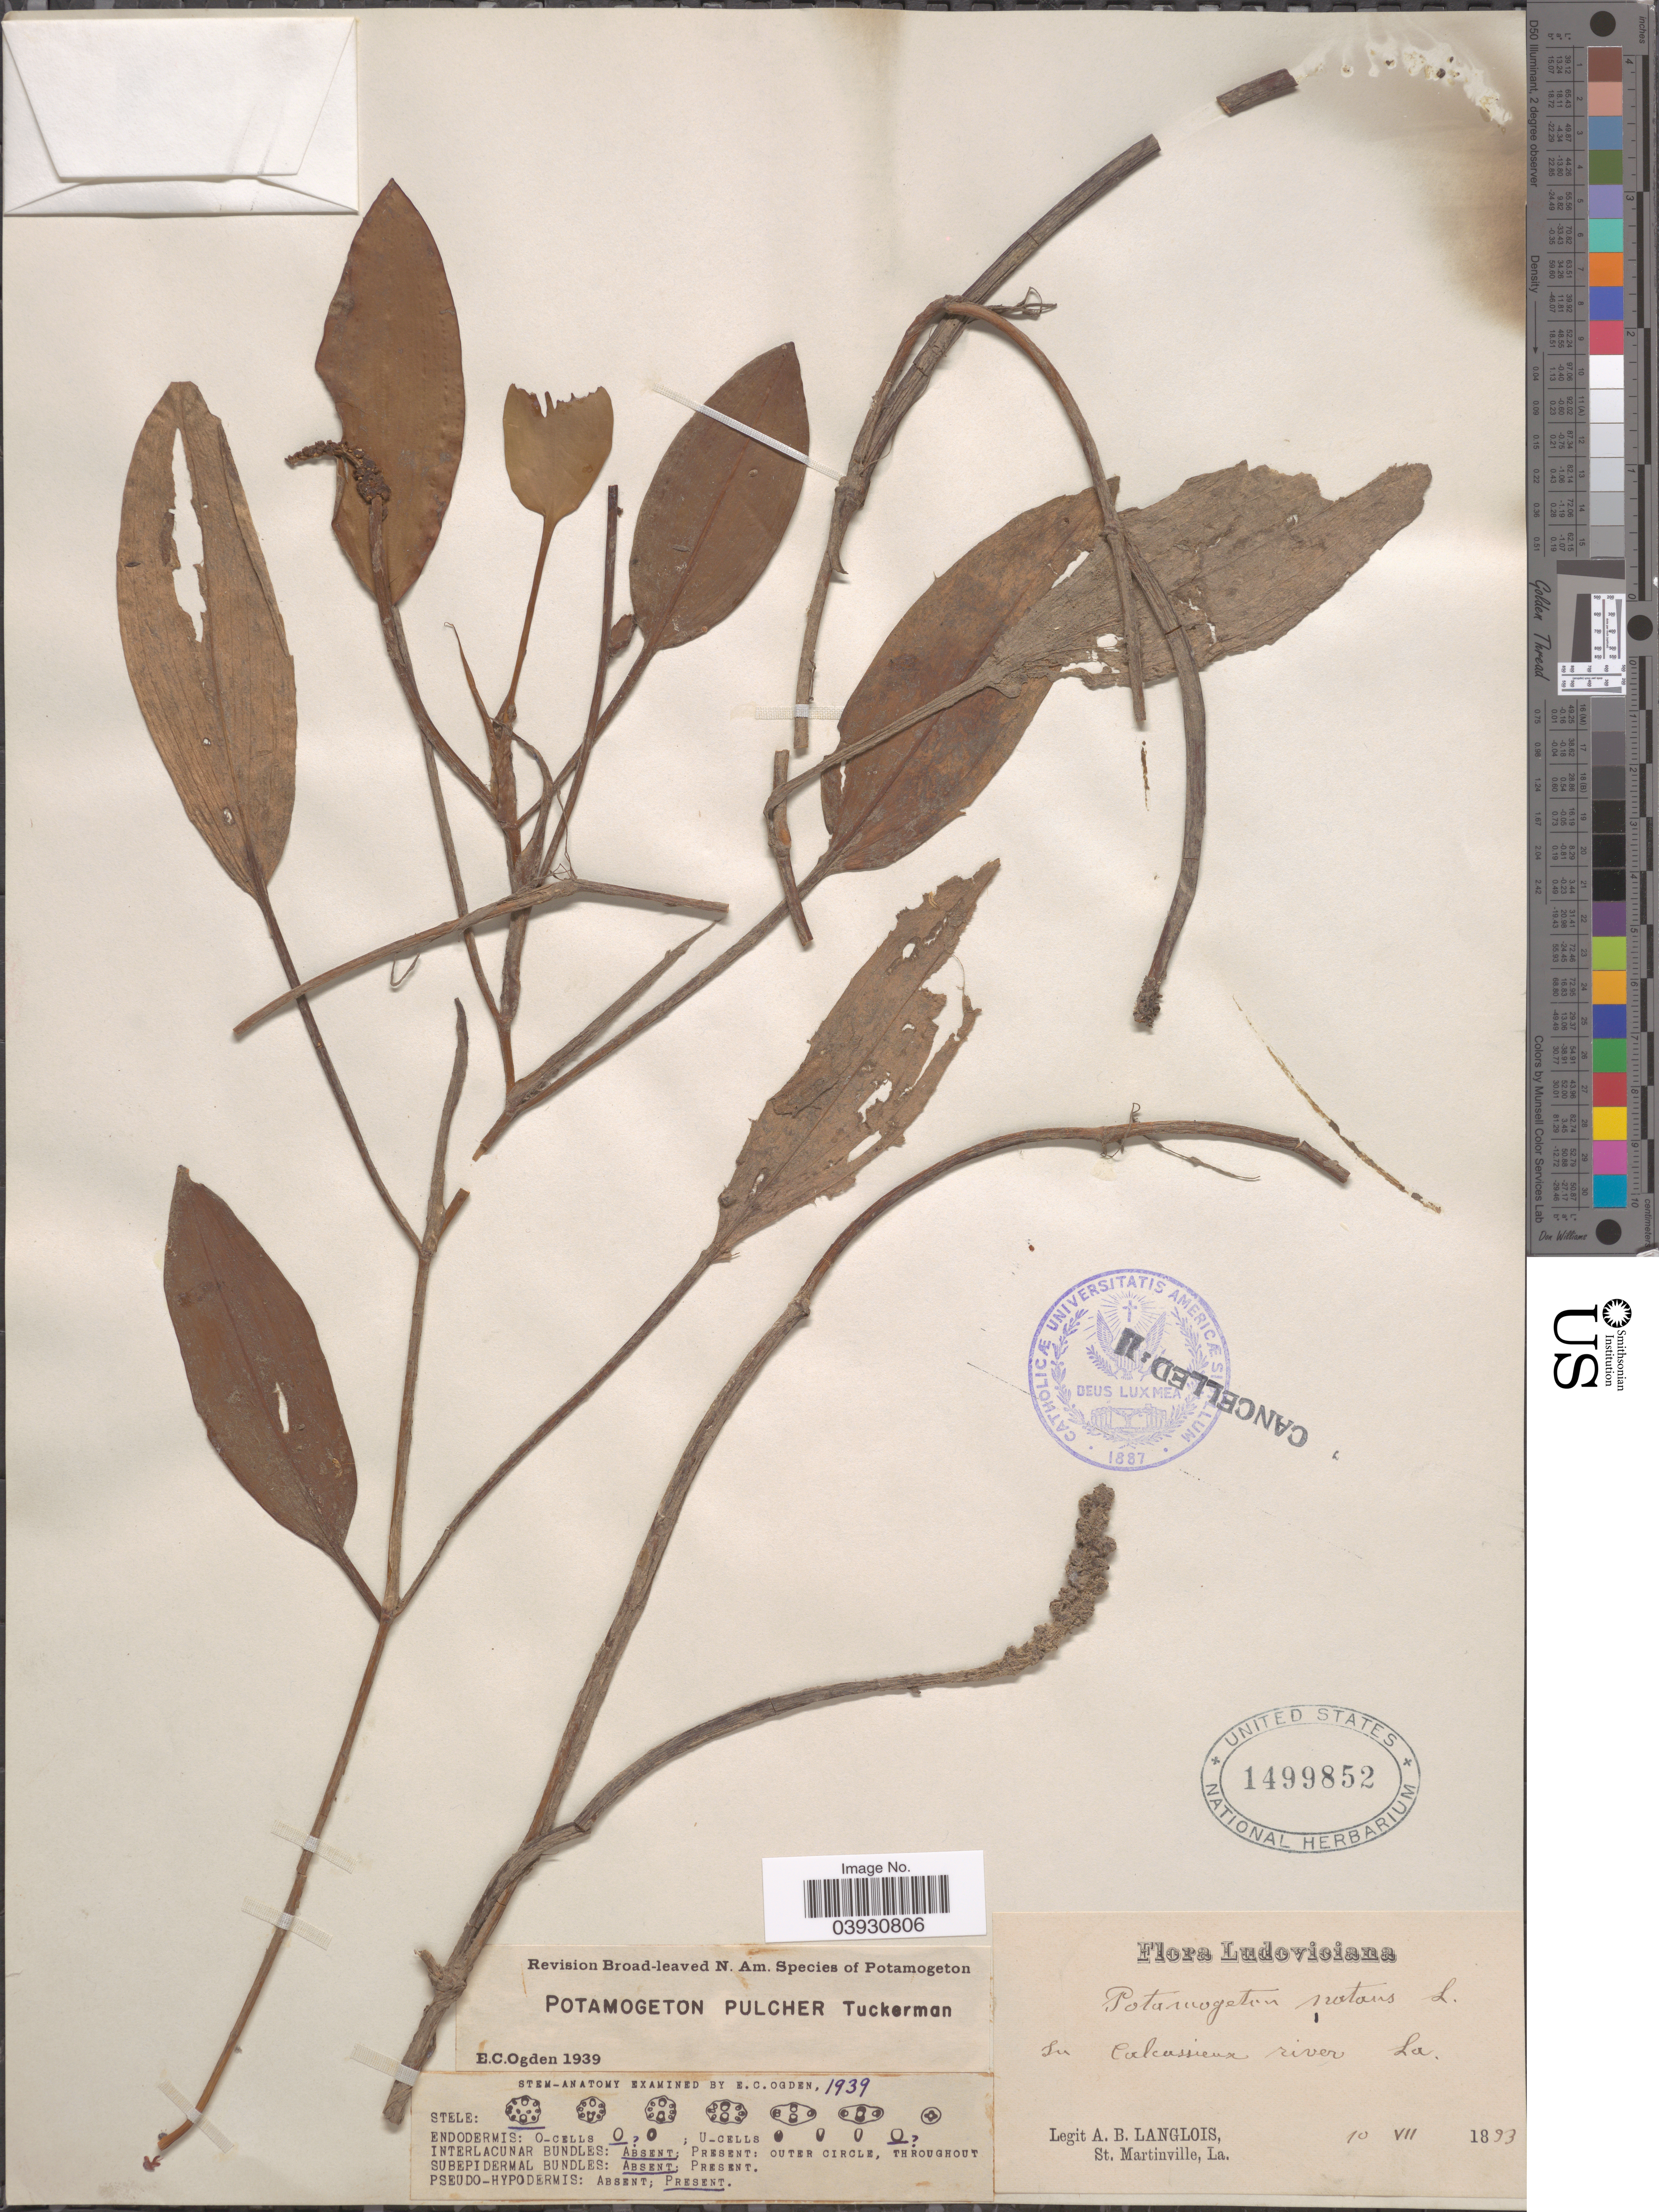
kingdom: Plantae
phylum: Tracheophyta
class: Liliopsida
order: Alismatales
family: Potamogetonaceae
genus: Potamogeton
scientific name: Potamogeton pulcher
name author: Tuck.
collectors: A. Langlois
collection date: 1893-07-10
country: United States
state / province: Louisiana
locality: Ludoviciana. In Calcassieux river.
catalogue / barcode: US 1499852